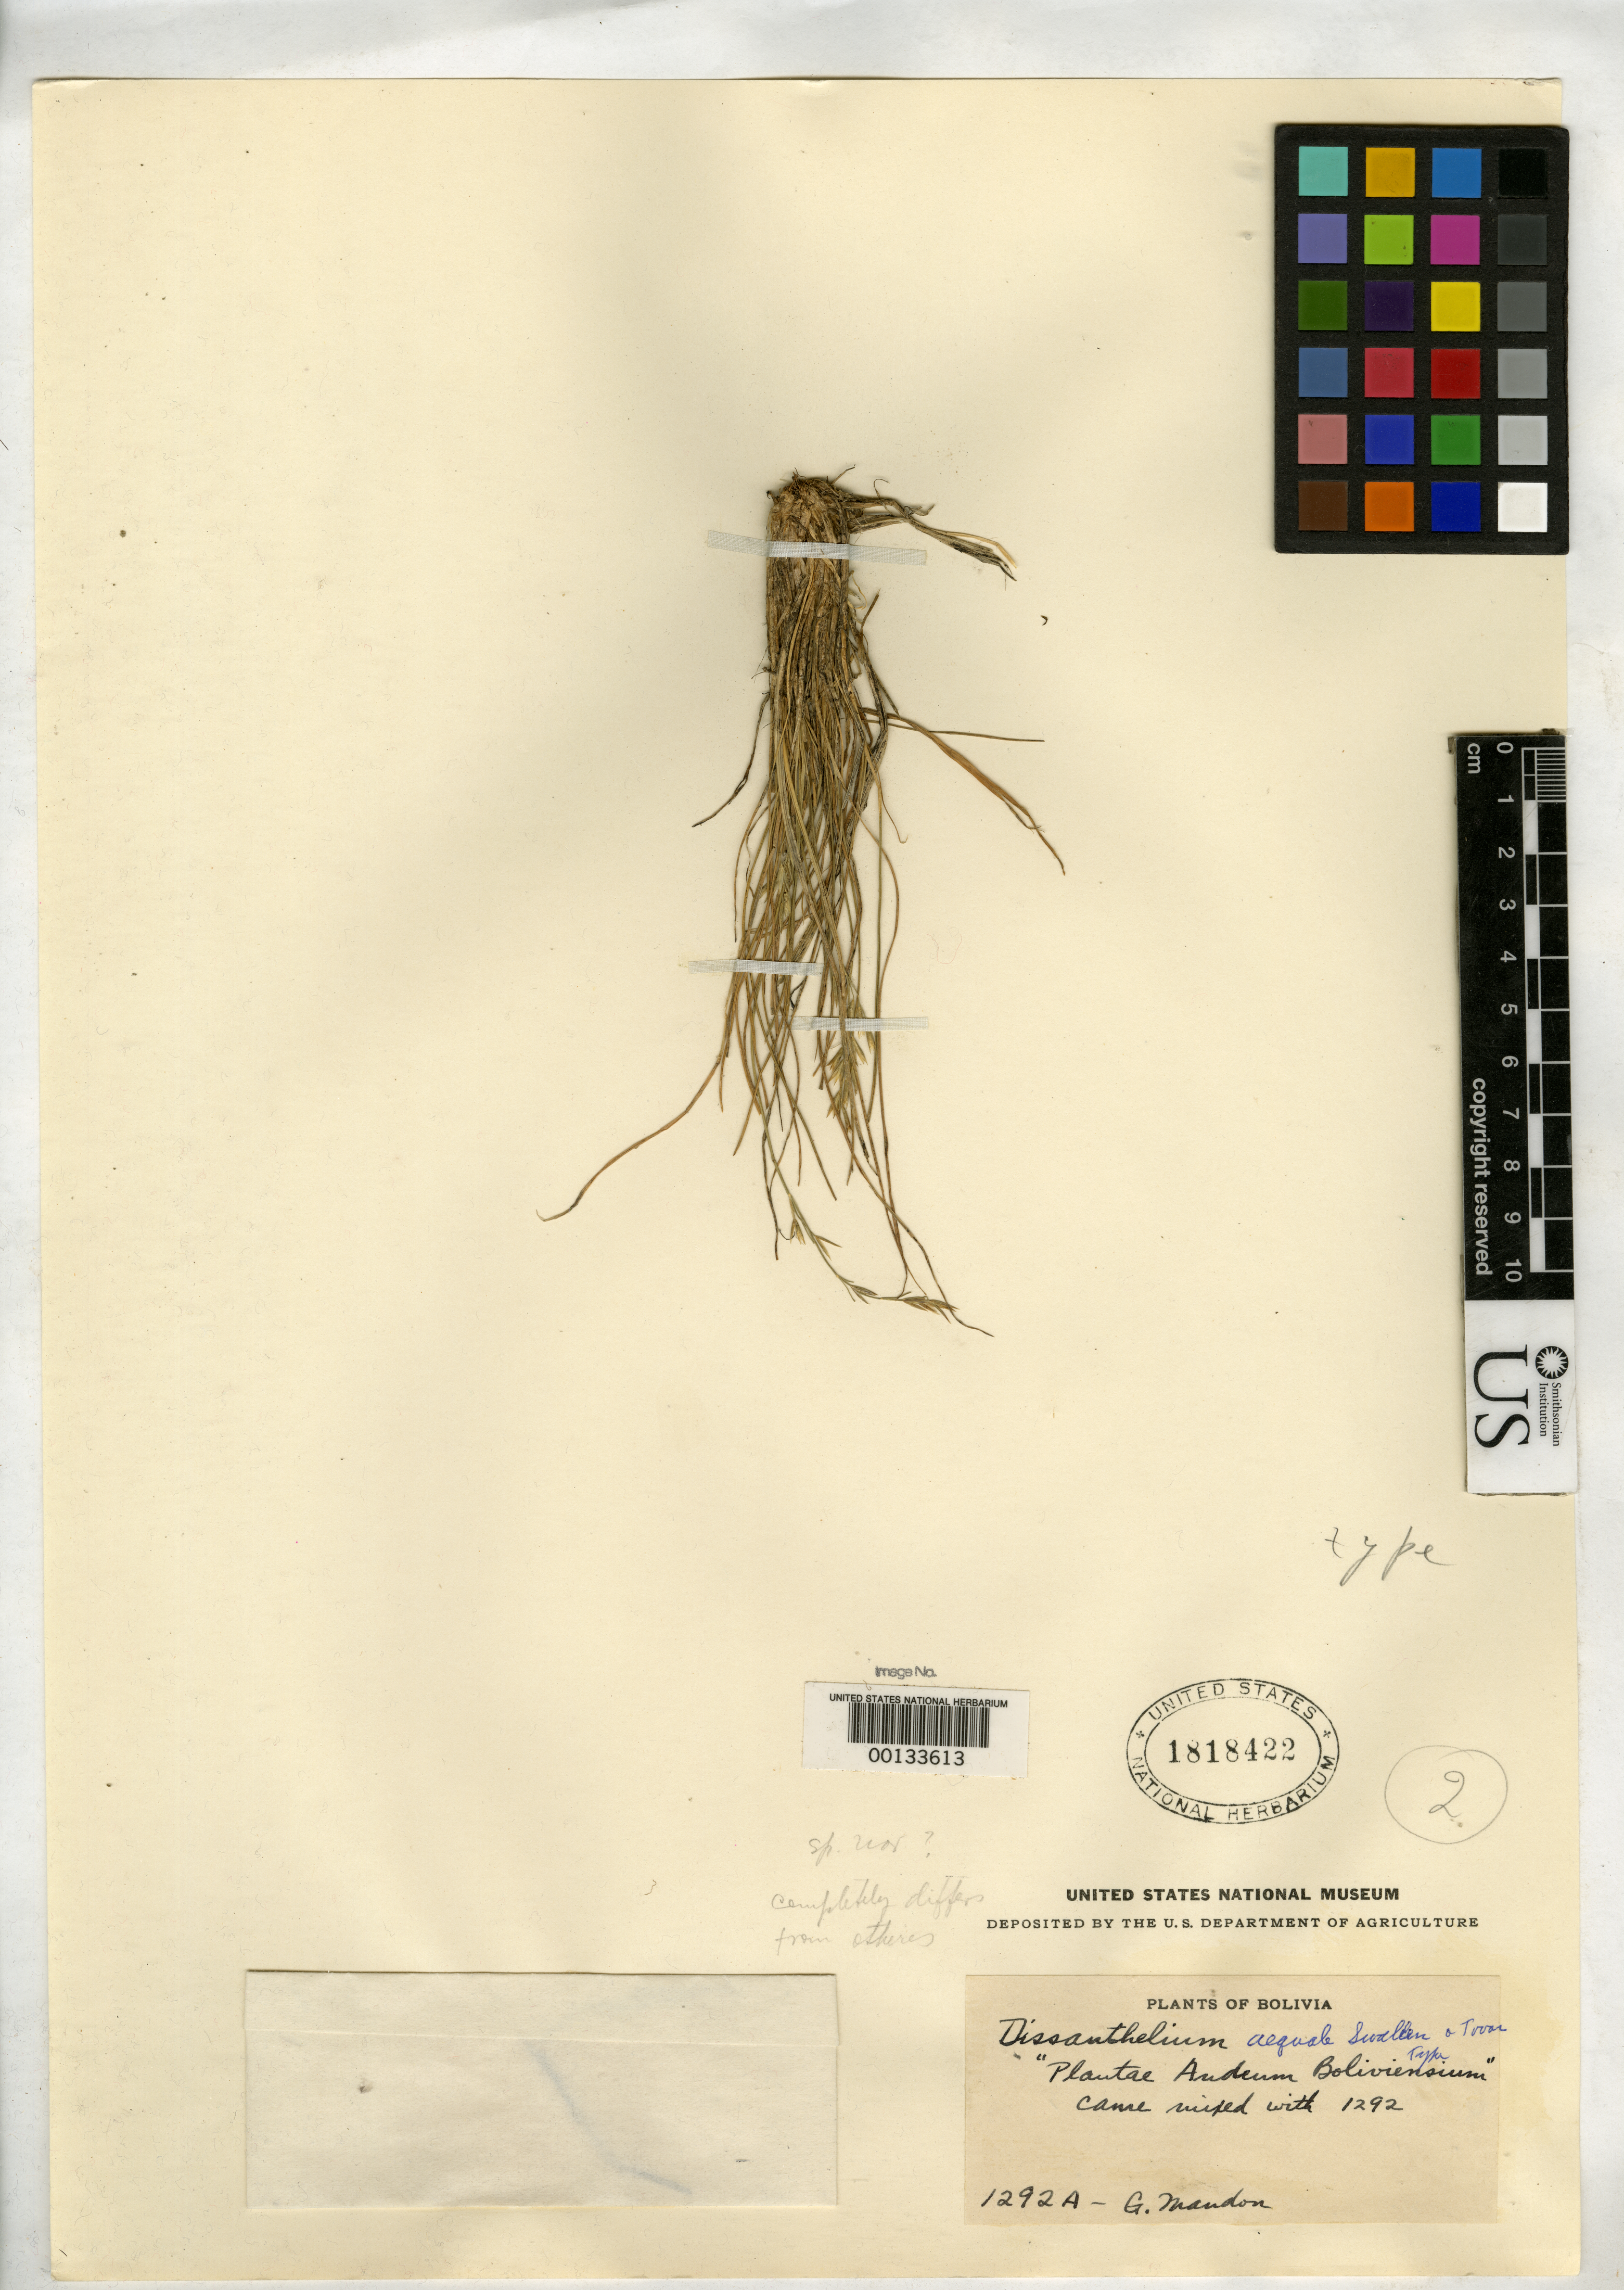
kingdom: Plantae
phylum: Tracheophyta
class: Liliopsida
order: Poales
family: Poaceae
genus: Dissanthelium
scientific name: Dissanthelium aequale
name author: Swallen & Tovar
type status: Holotype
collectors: G. Mandon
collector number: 1292a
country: Bolivia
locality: Andeum Boliviensium.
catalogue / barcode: US 1818422